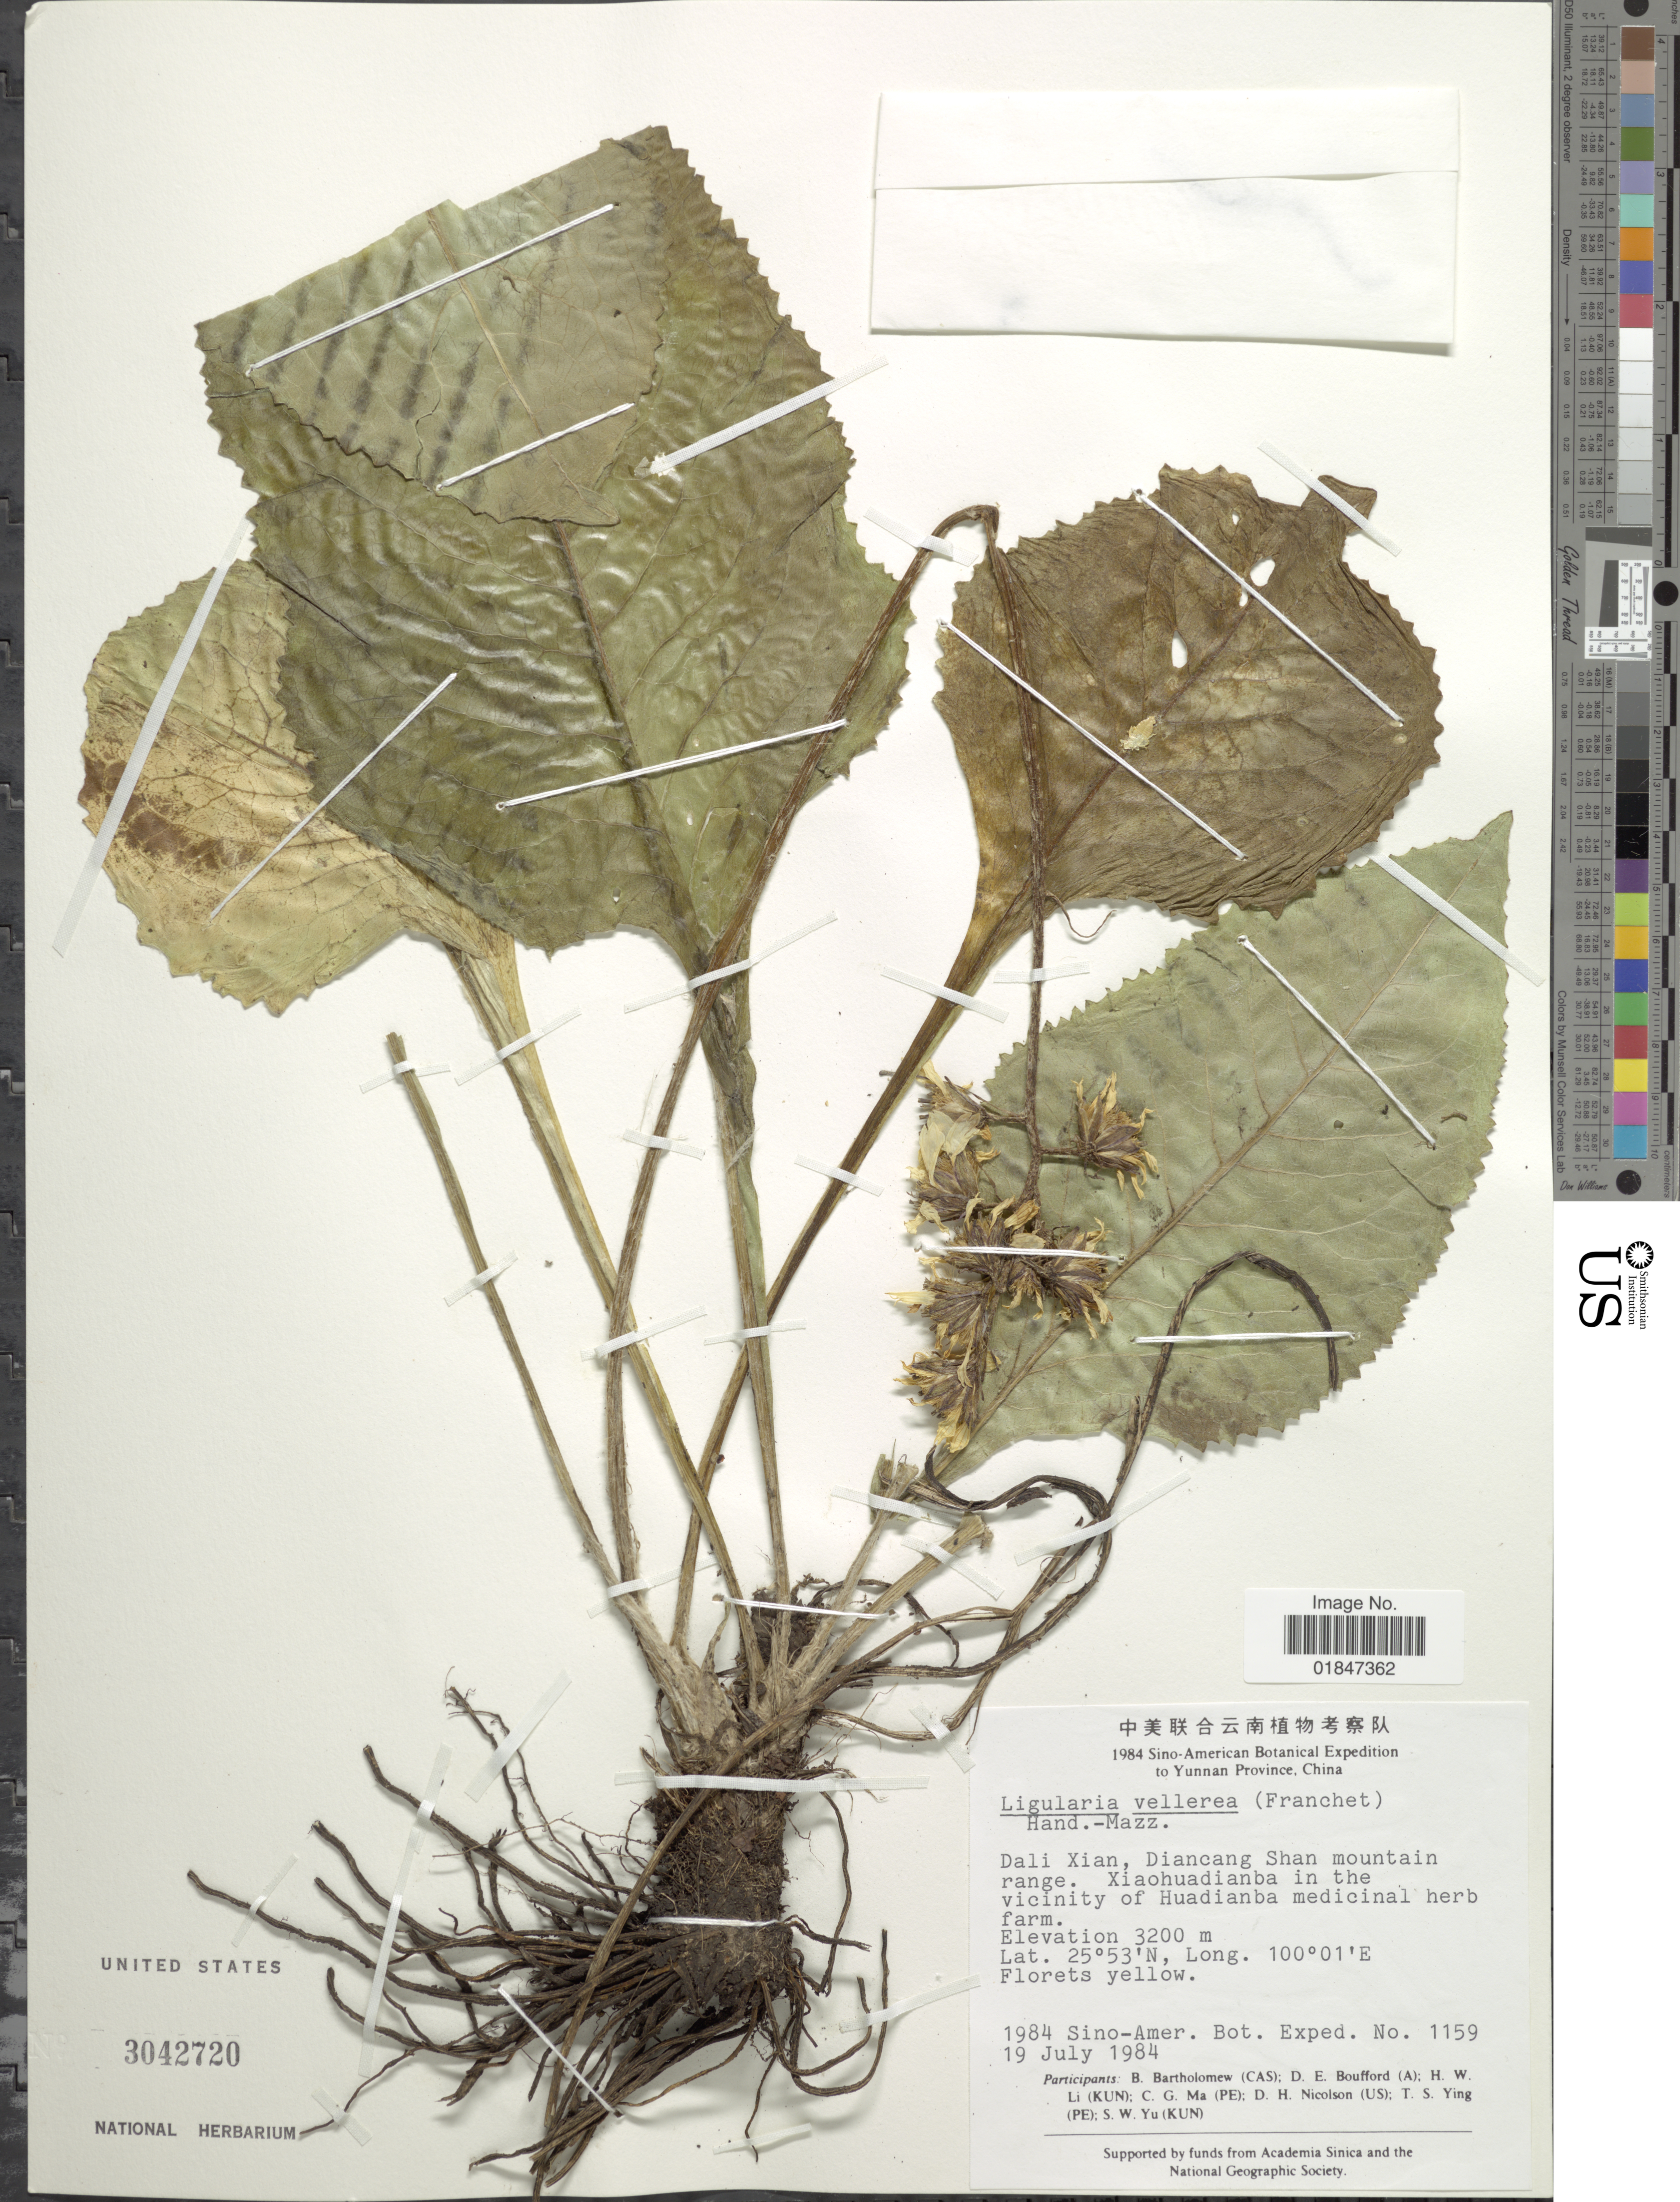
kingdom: Plantae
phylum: Tracheophyta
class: Magnoliopsida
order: Asterales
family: Asteraceae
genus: Ligularia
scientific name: Ligularia vellerea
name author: (Franch.) Hand.-Mazz.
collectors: Sino-Amer. Bot. Exped. 1984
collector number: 1159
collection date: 1984-07-19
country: China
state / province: Yunnan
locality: Dali Xian, Diancang Shan mountain range.Xiaohuadianba in the vicinity of Huadianba medicinal herb farm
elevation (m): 3200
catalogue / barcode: US 3042720